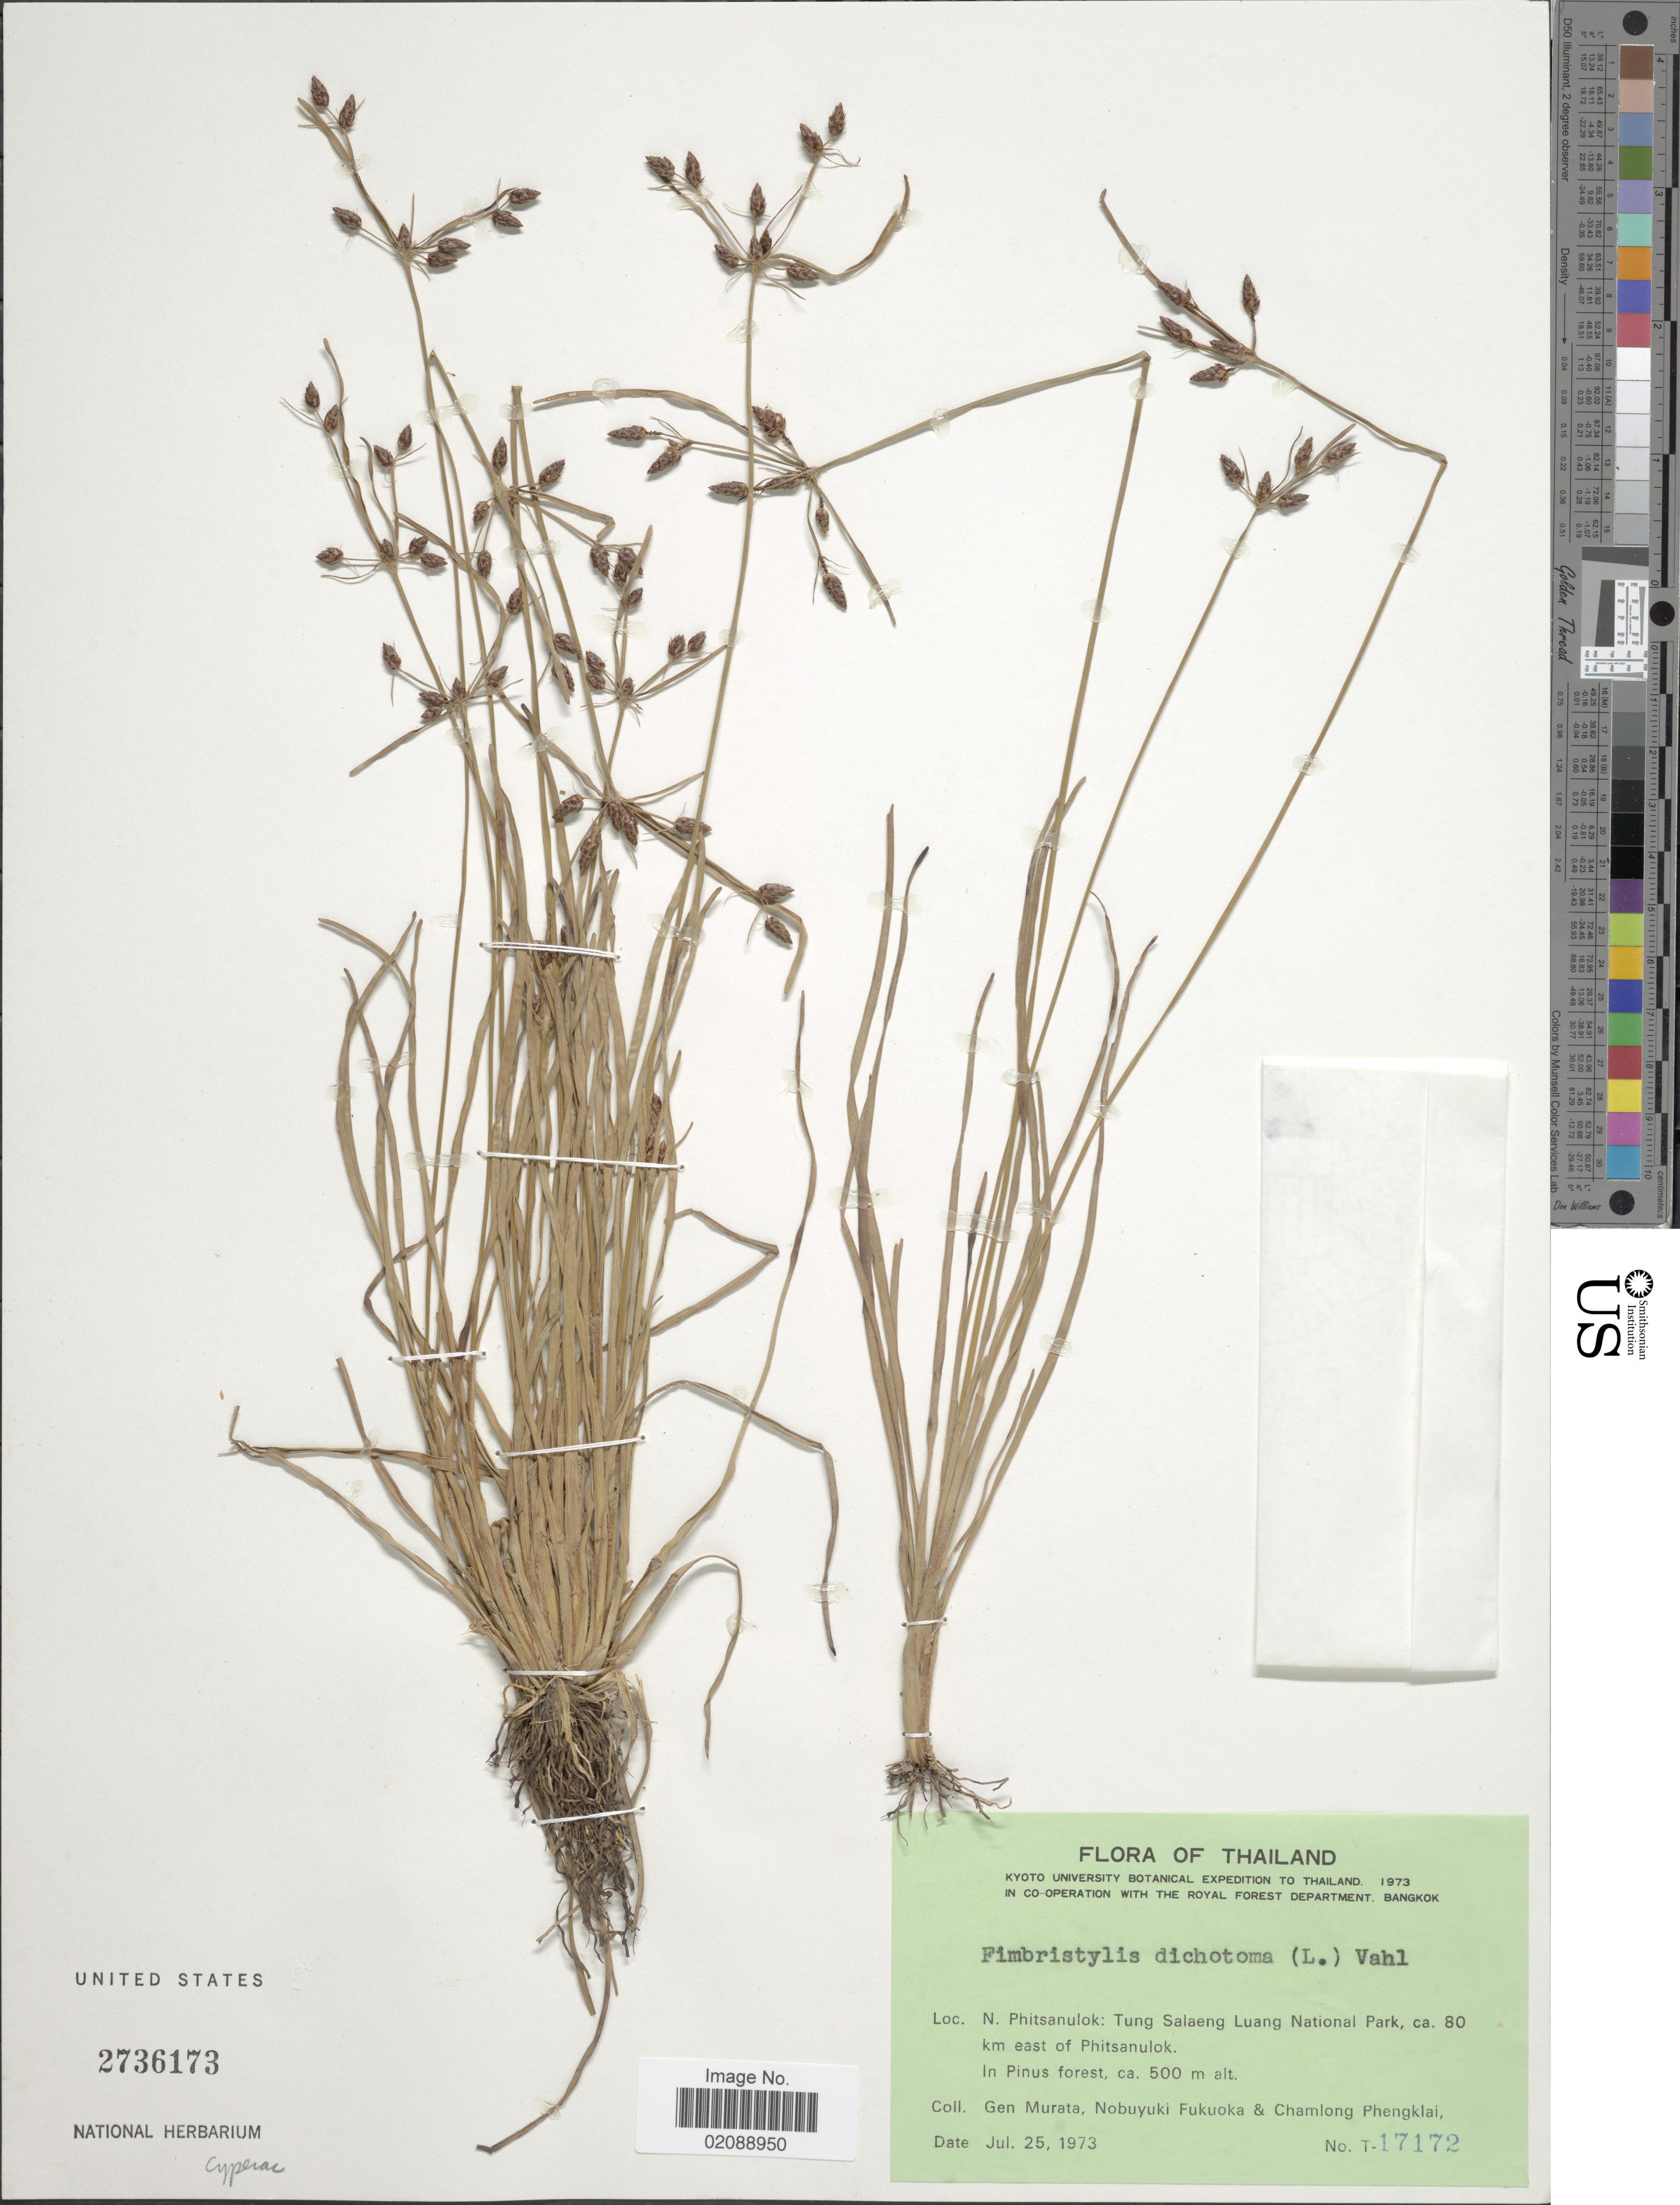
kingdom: Plantae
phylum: Tracheophyta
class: Liliopsida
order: Poales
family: Cyperaceae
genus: Fimbristylis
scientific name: Fimbristylis dichotoma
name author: (L.) Vahl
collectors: G. Murata, N. Fukuoka & C. Phengklai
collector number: T-17172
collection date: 1973-07-25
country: Thailand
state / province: Phitsanulok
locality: N. Phitsanulok: Tung Salaeng Luang National Park, ca. 80 km east of Phitsanulok.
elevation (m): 500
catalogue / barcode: US 2736173